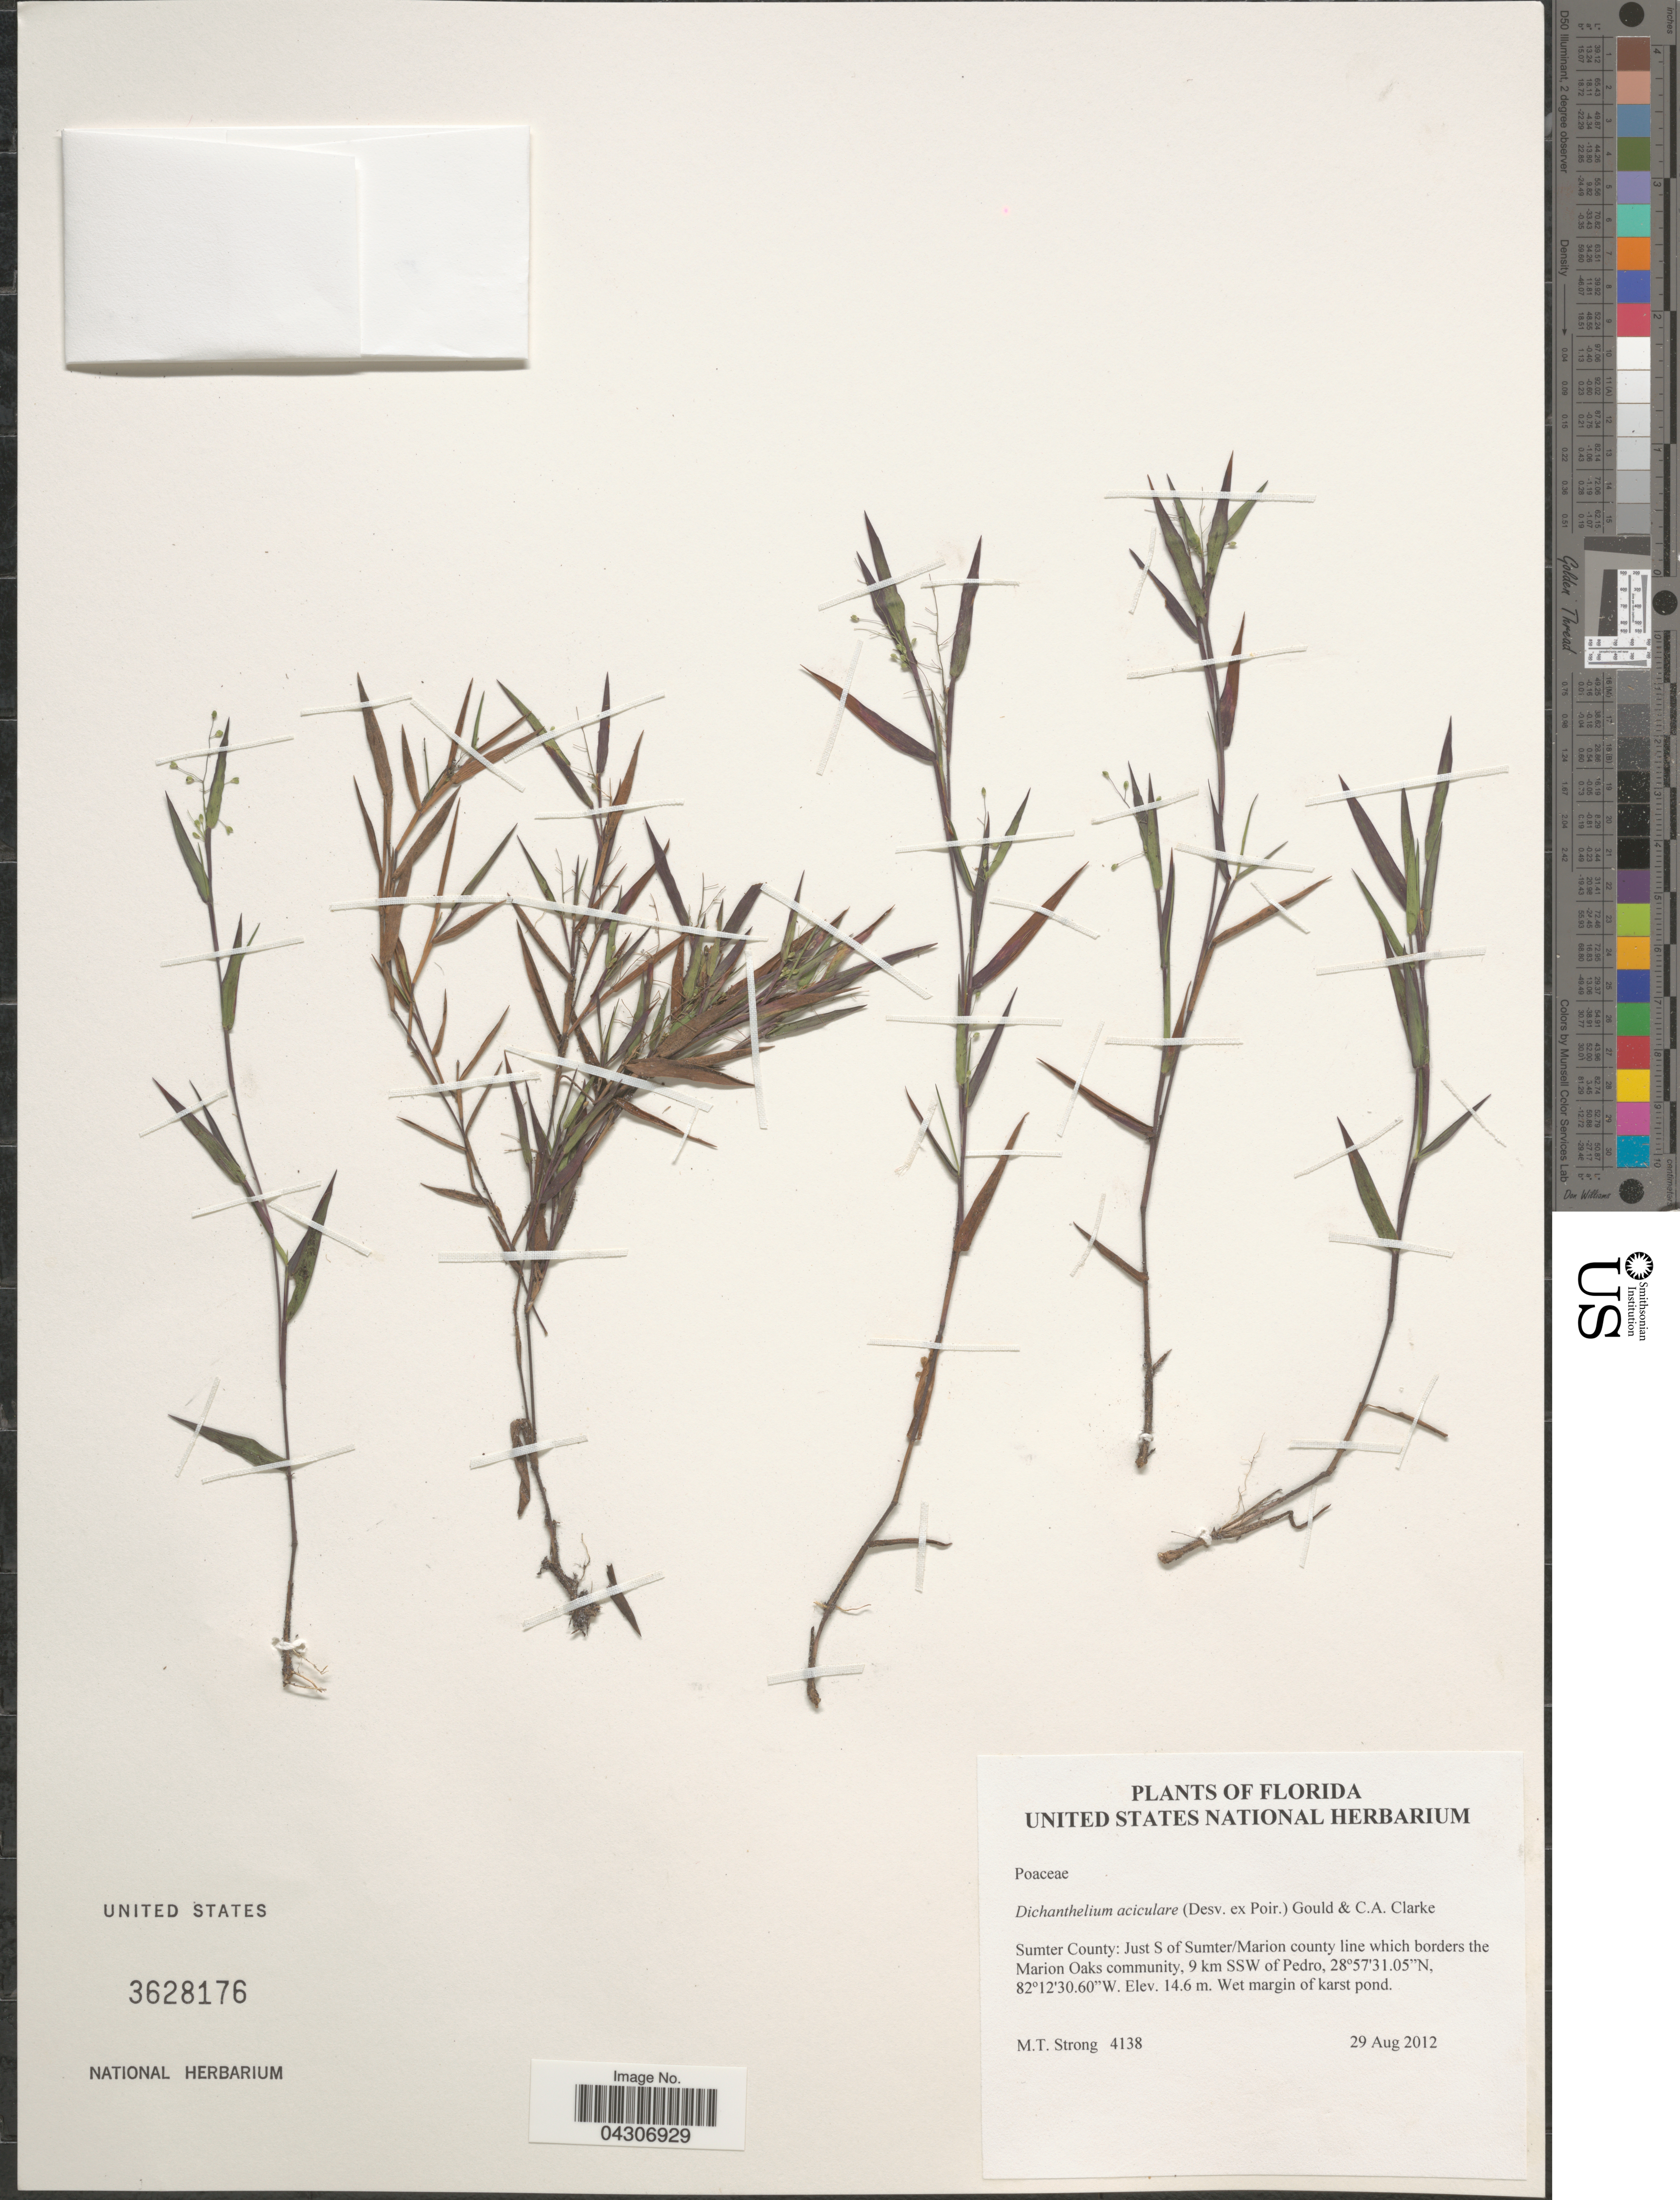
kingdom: Plantae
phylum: Tracheophyta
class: Liliopsida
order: Poales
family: Poaceae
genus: Dichanthelium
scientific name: Dichanthelium aciculare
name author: (Desv. ex Poir.) Gould & C.A. Clark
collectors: M. T. Strong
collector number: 4138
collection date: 2012-08-29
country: United States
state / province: Florida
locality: Sumter County: Just S of Sumter/Marion county line which borers the Marion Oaks community, 9 km SSW of Pedro.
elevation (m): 14.6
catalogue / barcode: US 3628176